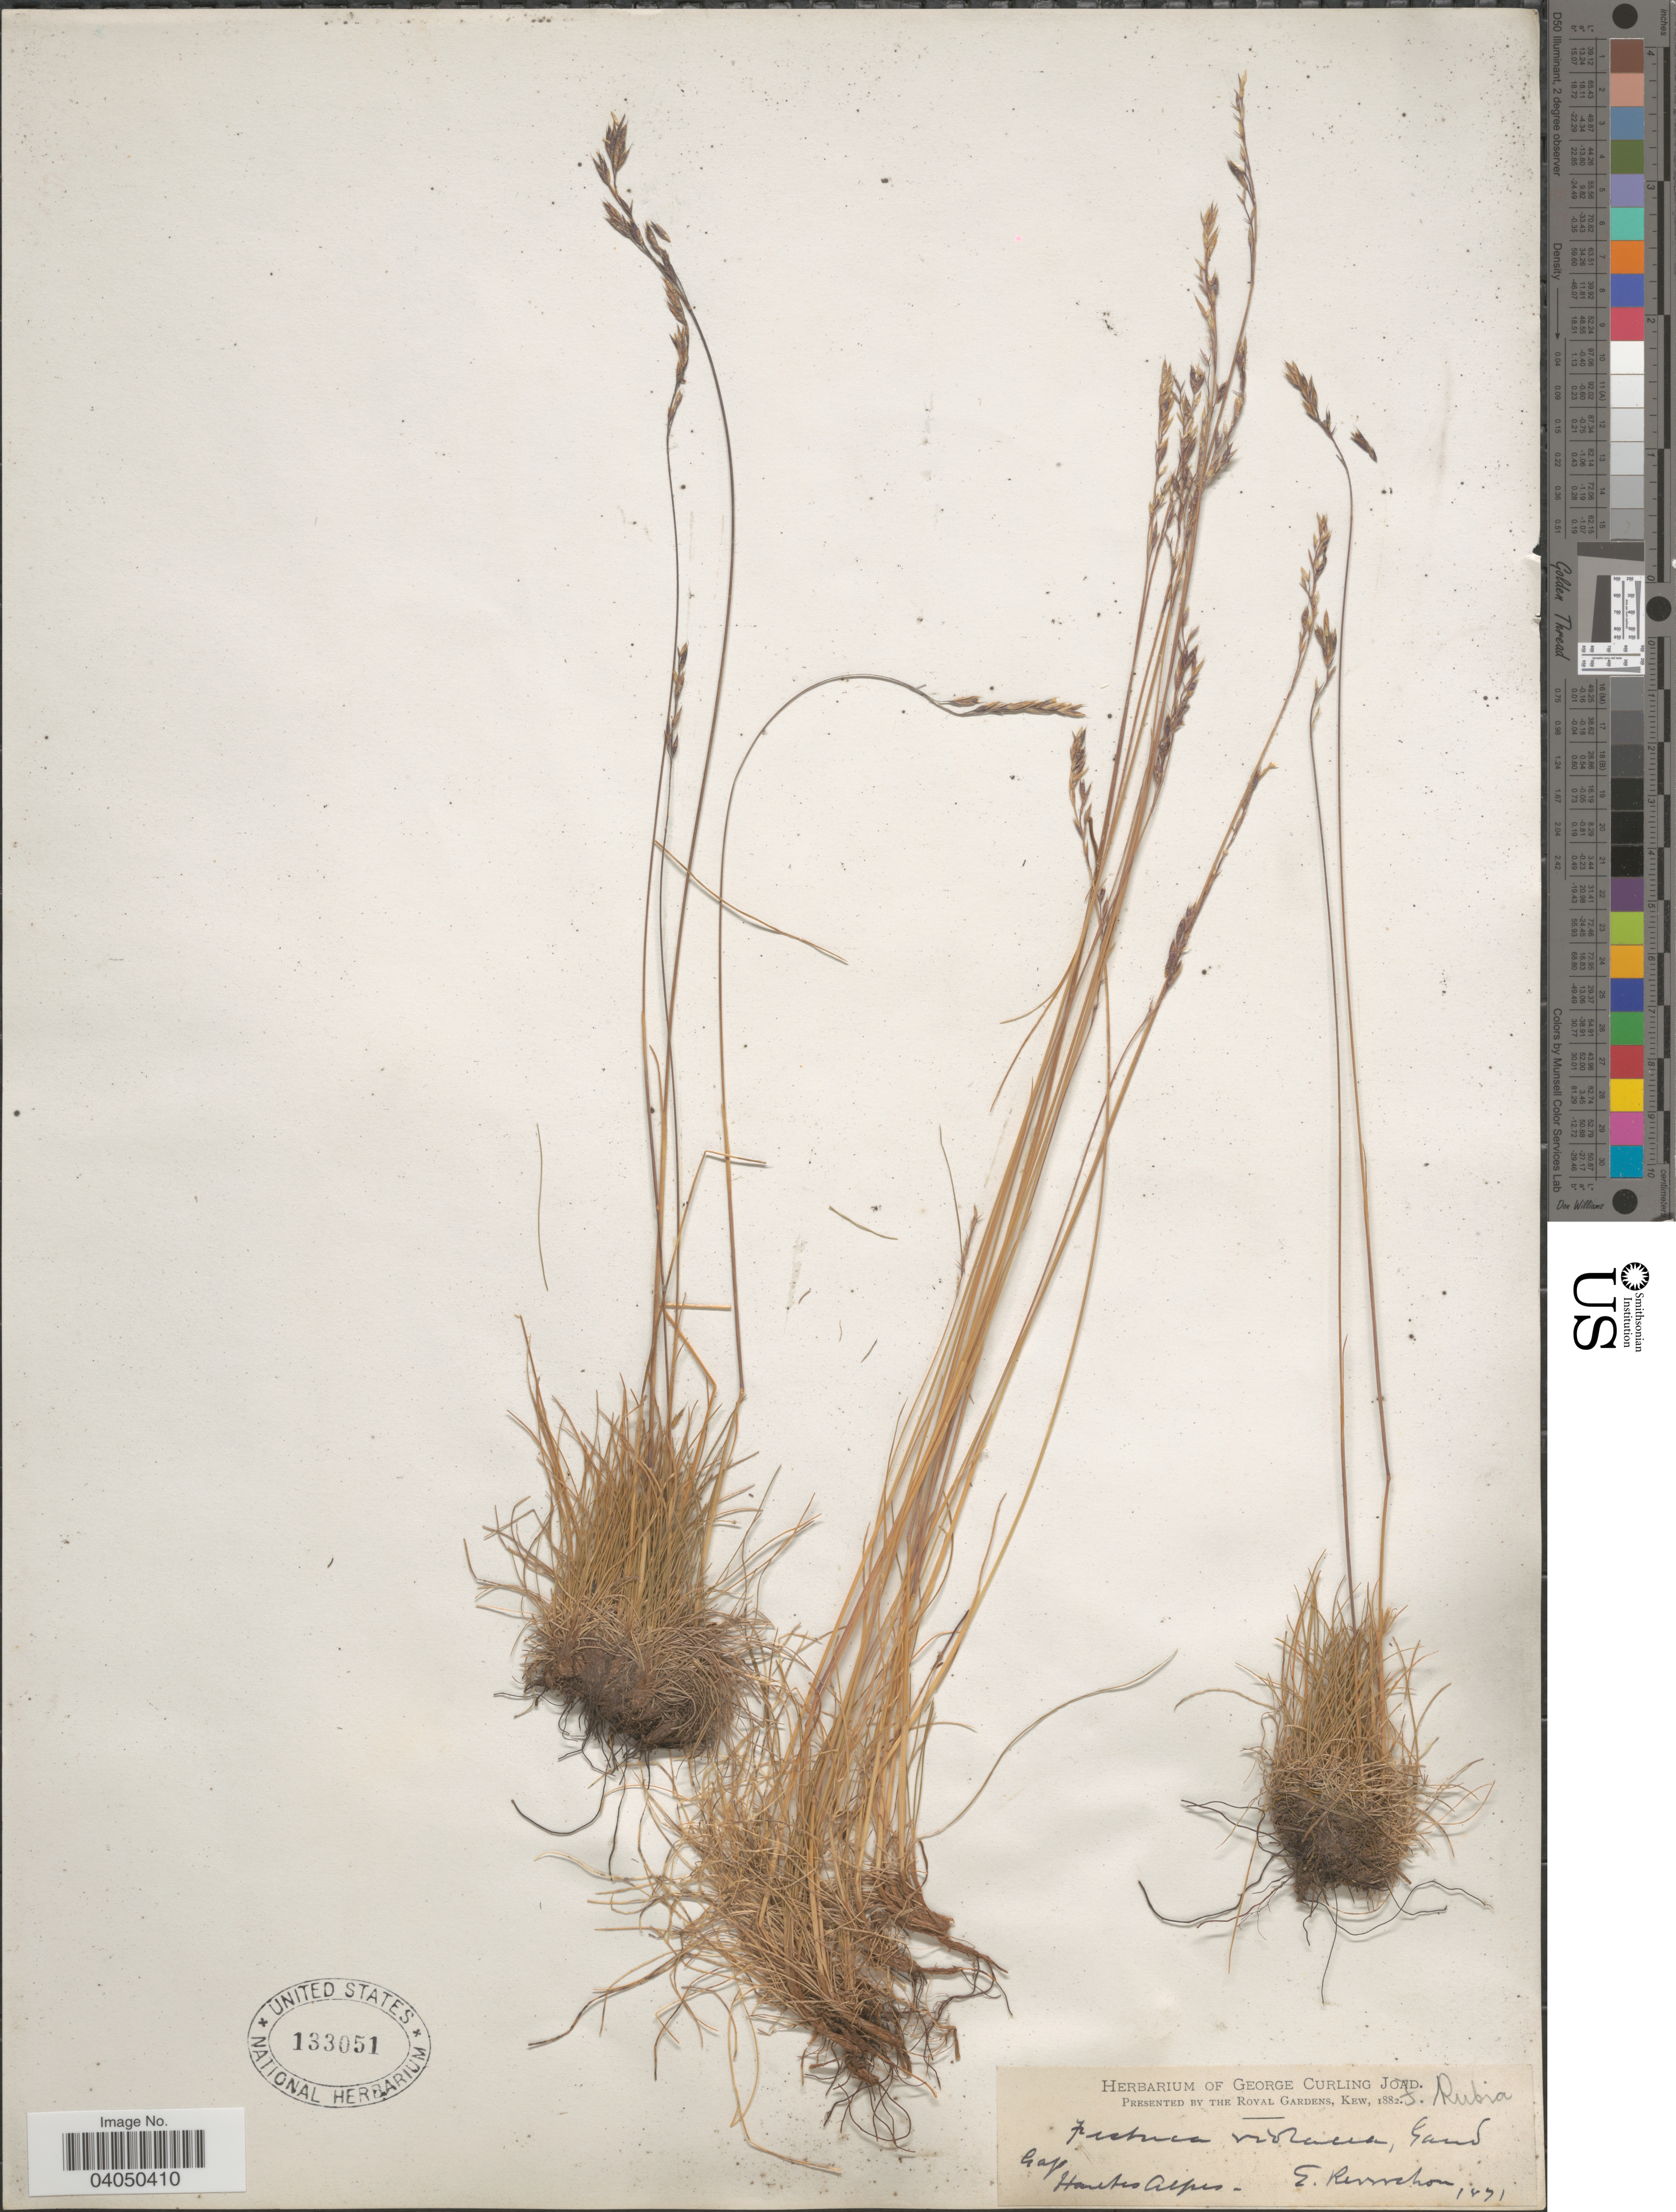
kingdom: Plantae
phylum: Tracheophyta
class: Liliopsida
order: Poales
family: Poaceae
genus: Festuca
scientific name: Festuca violacea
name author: Gaudin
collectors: E. Reverchon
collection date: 1871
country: France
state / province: Provence-Alpes-Côte d'Azur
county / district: Hautes-Alpes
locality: Gap. Hautes Alpes.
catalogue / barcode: US 133051